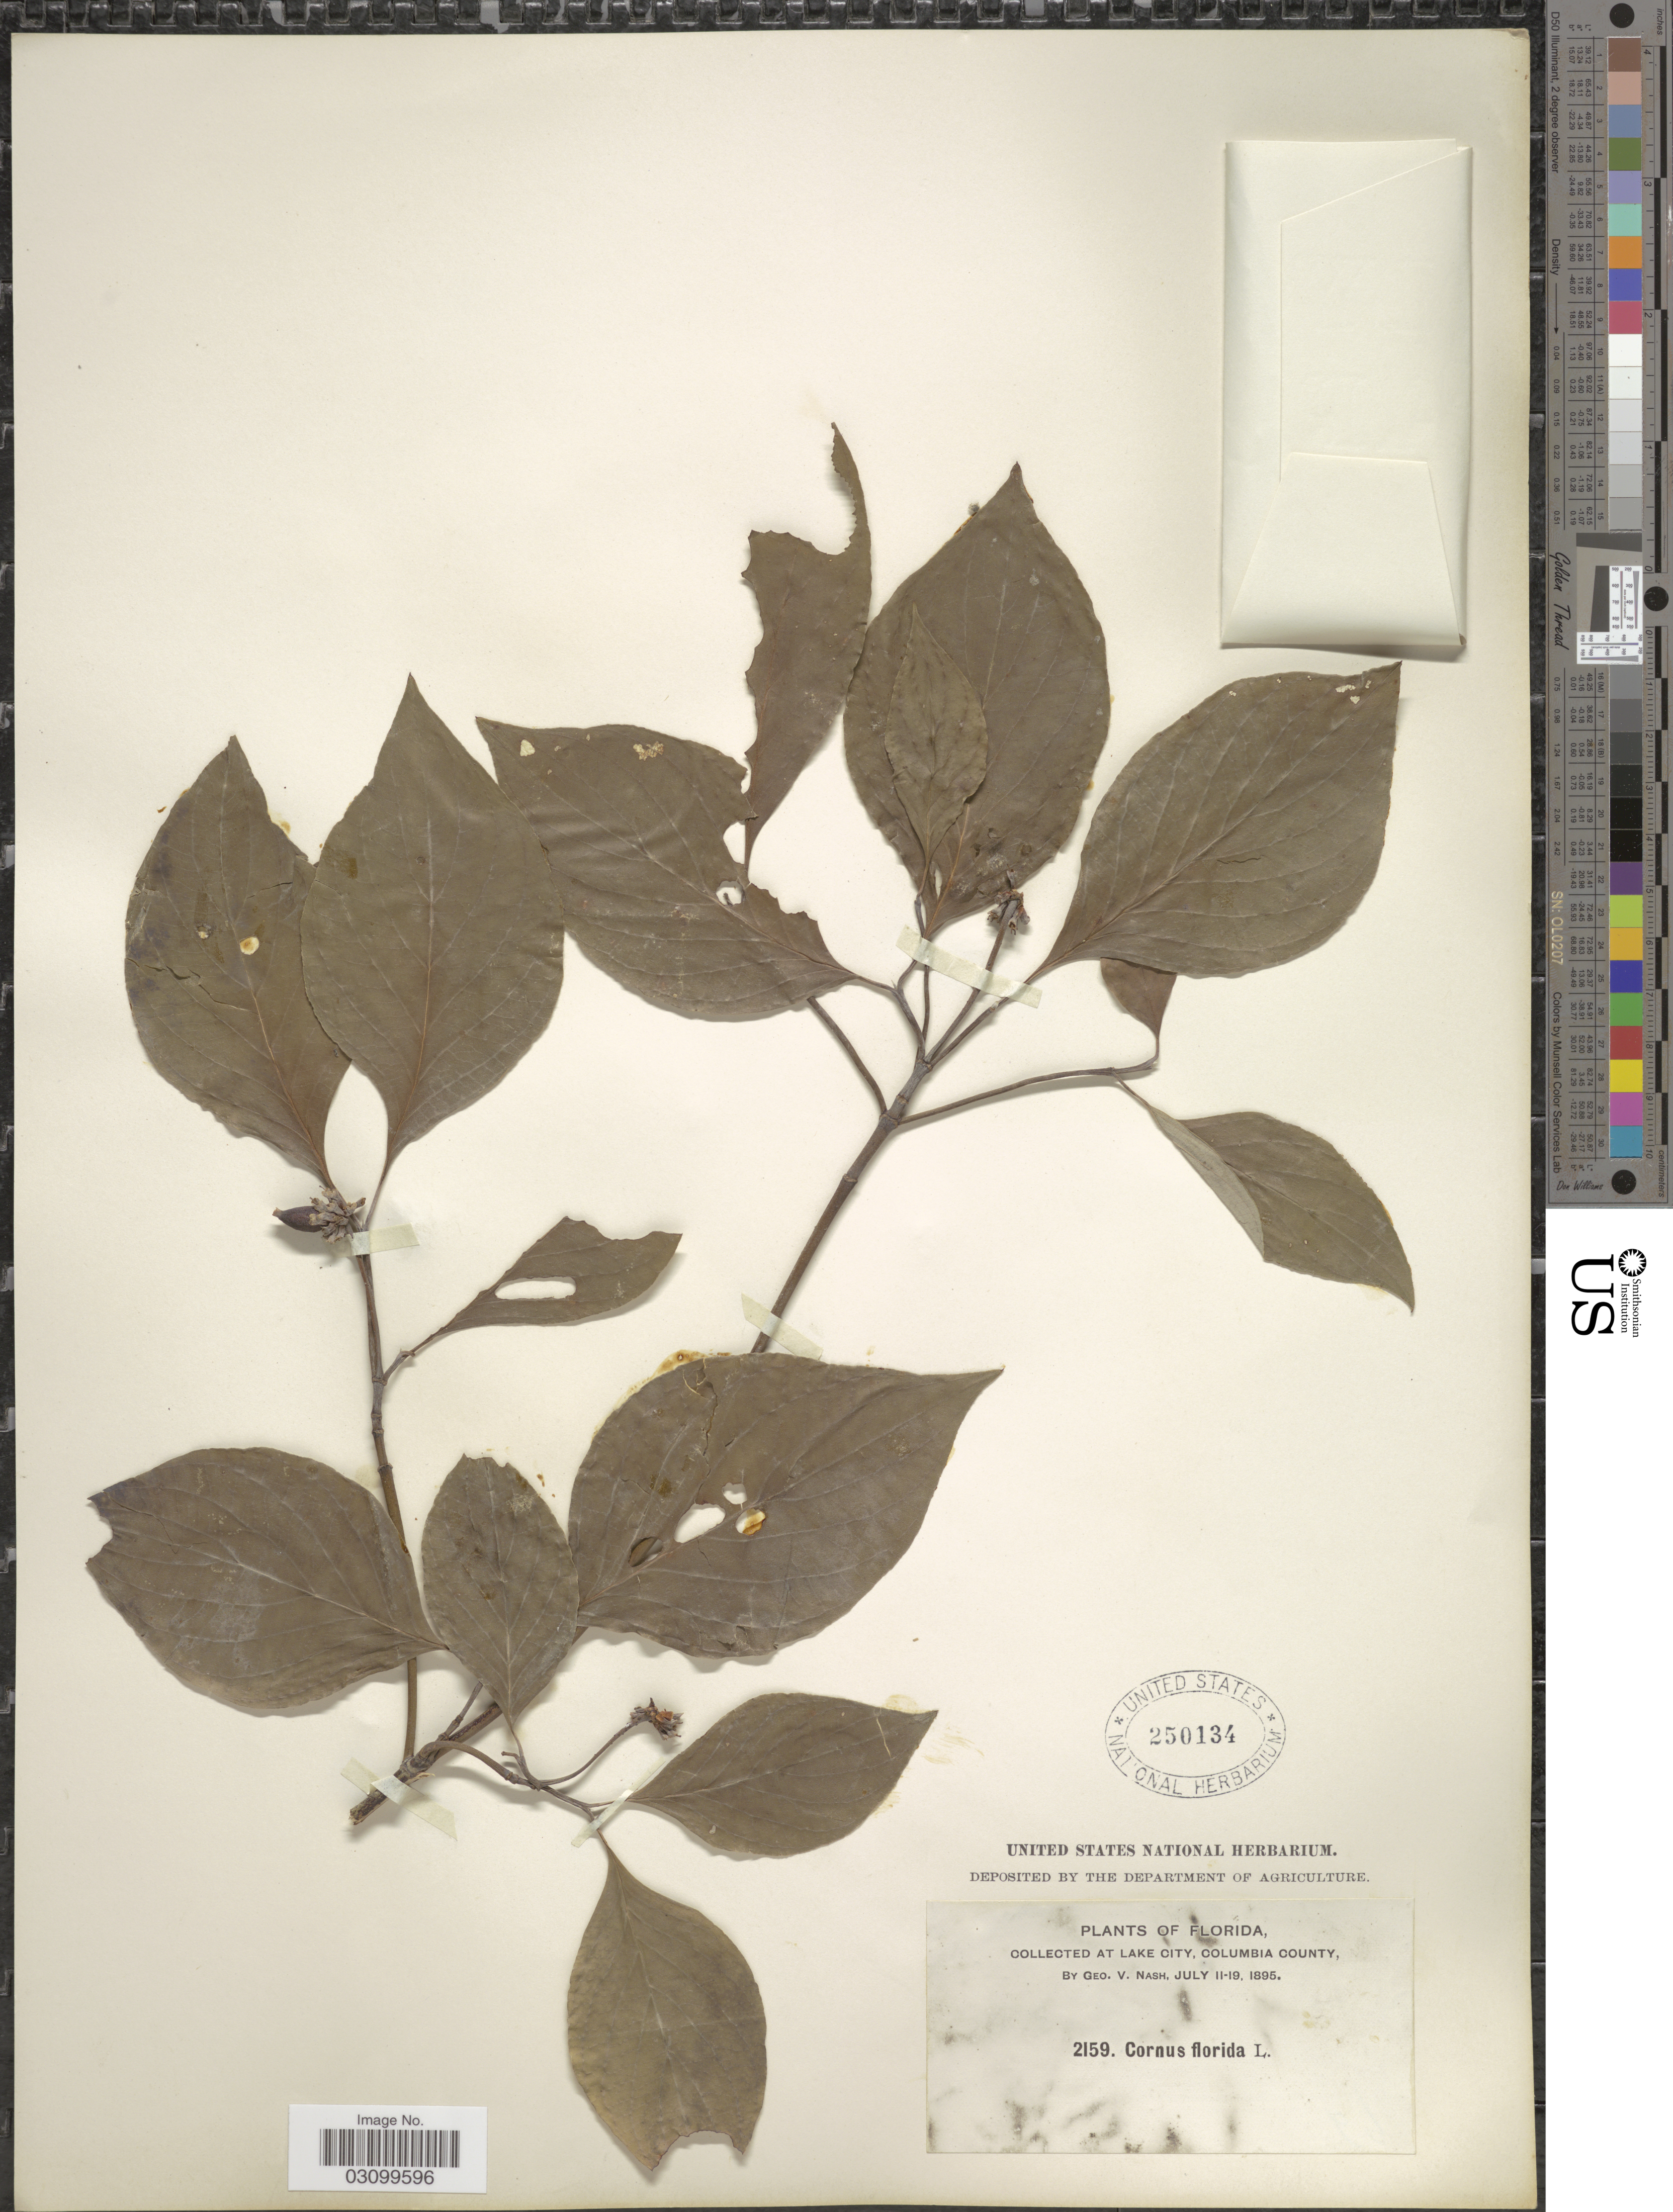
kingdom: Plantae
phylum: Tracheophyta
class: Magnoliopsida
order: Cornales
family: Cornaceae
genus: Cornus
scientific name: Cornus florida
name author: L.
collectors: G. V. Nash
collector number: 2159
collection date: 1895-07-11/1895-07-19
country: United States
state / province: Florida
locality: Lake City, Columbia County.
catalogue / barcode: US 250134